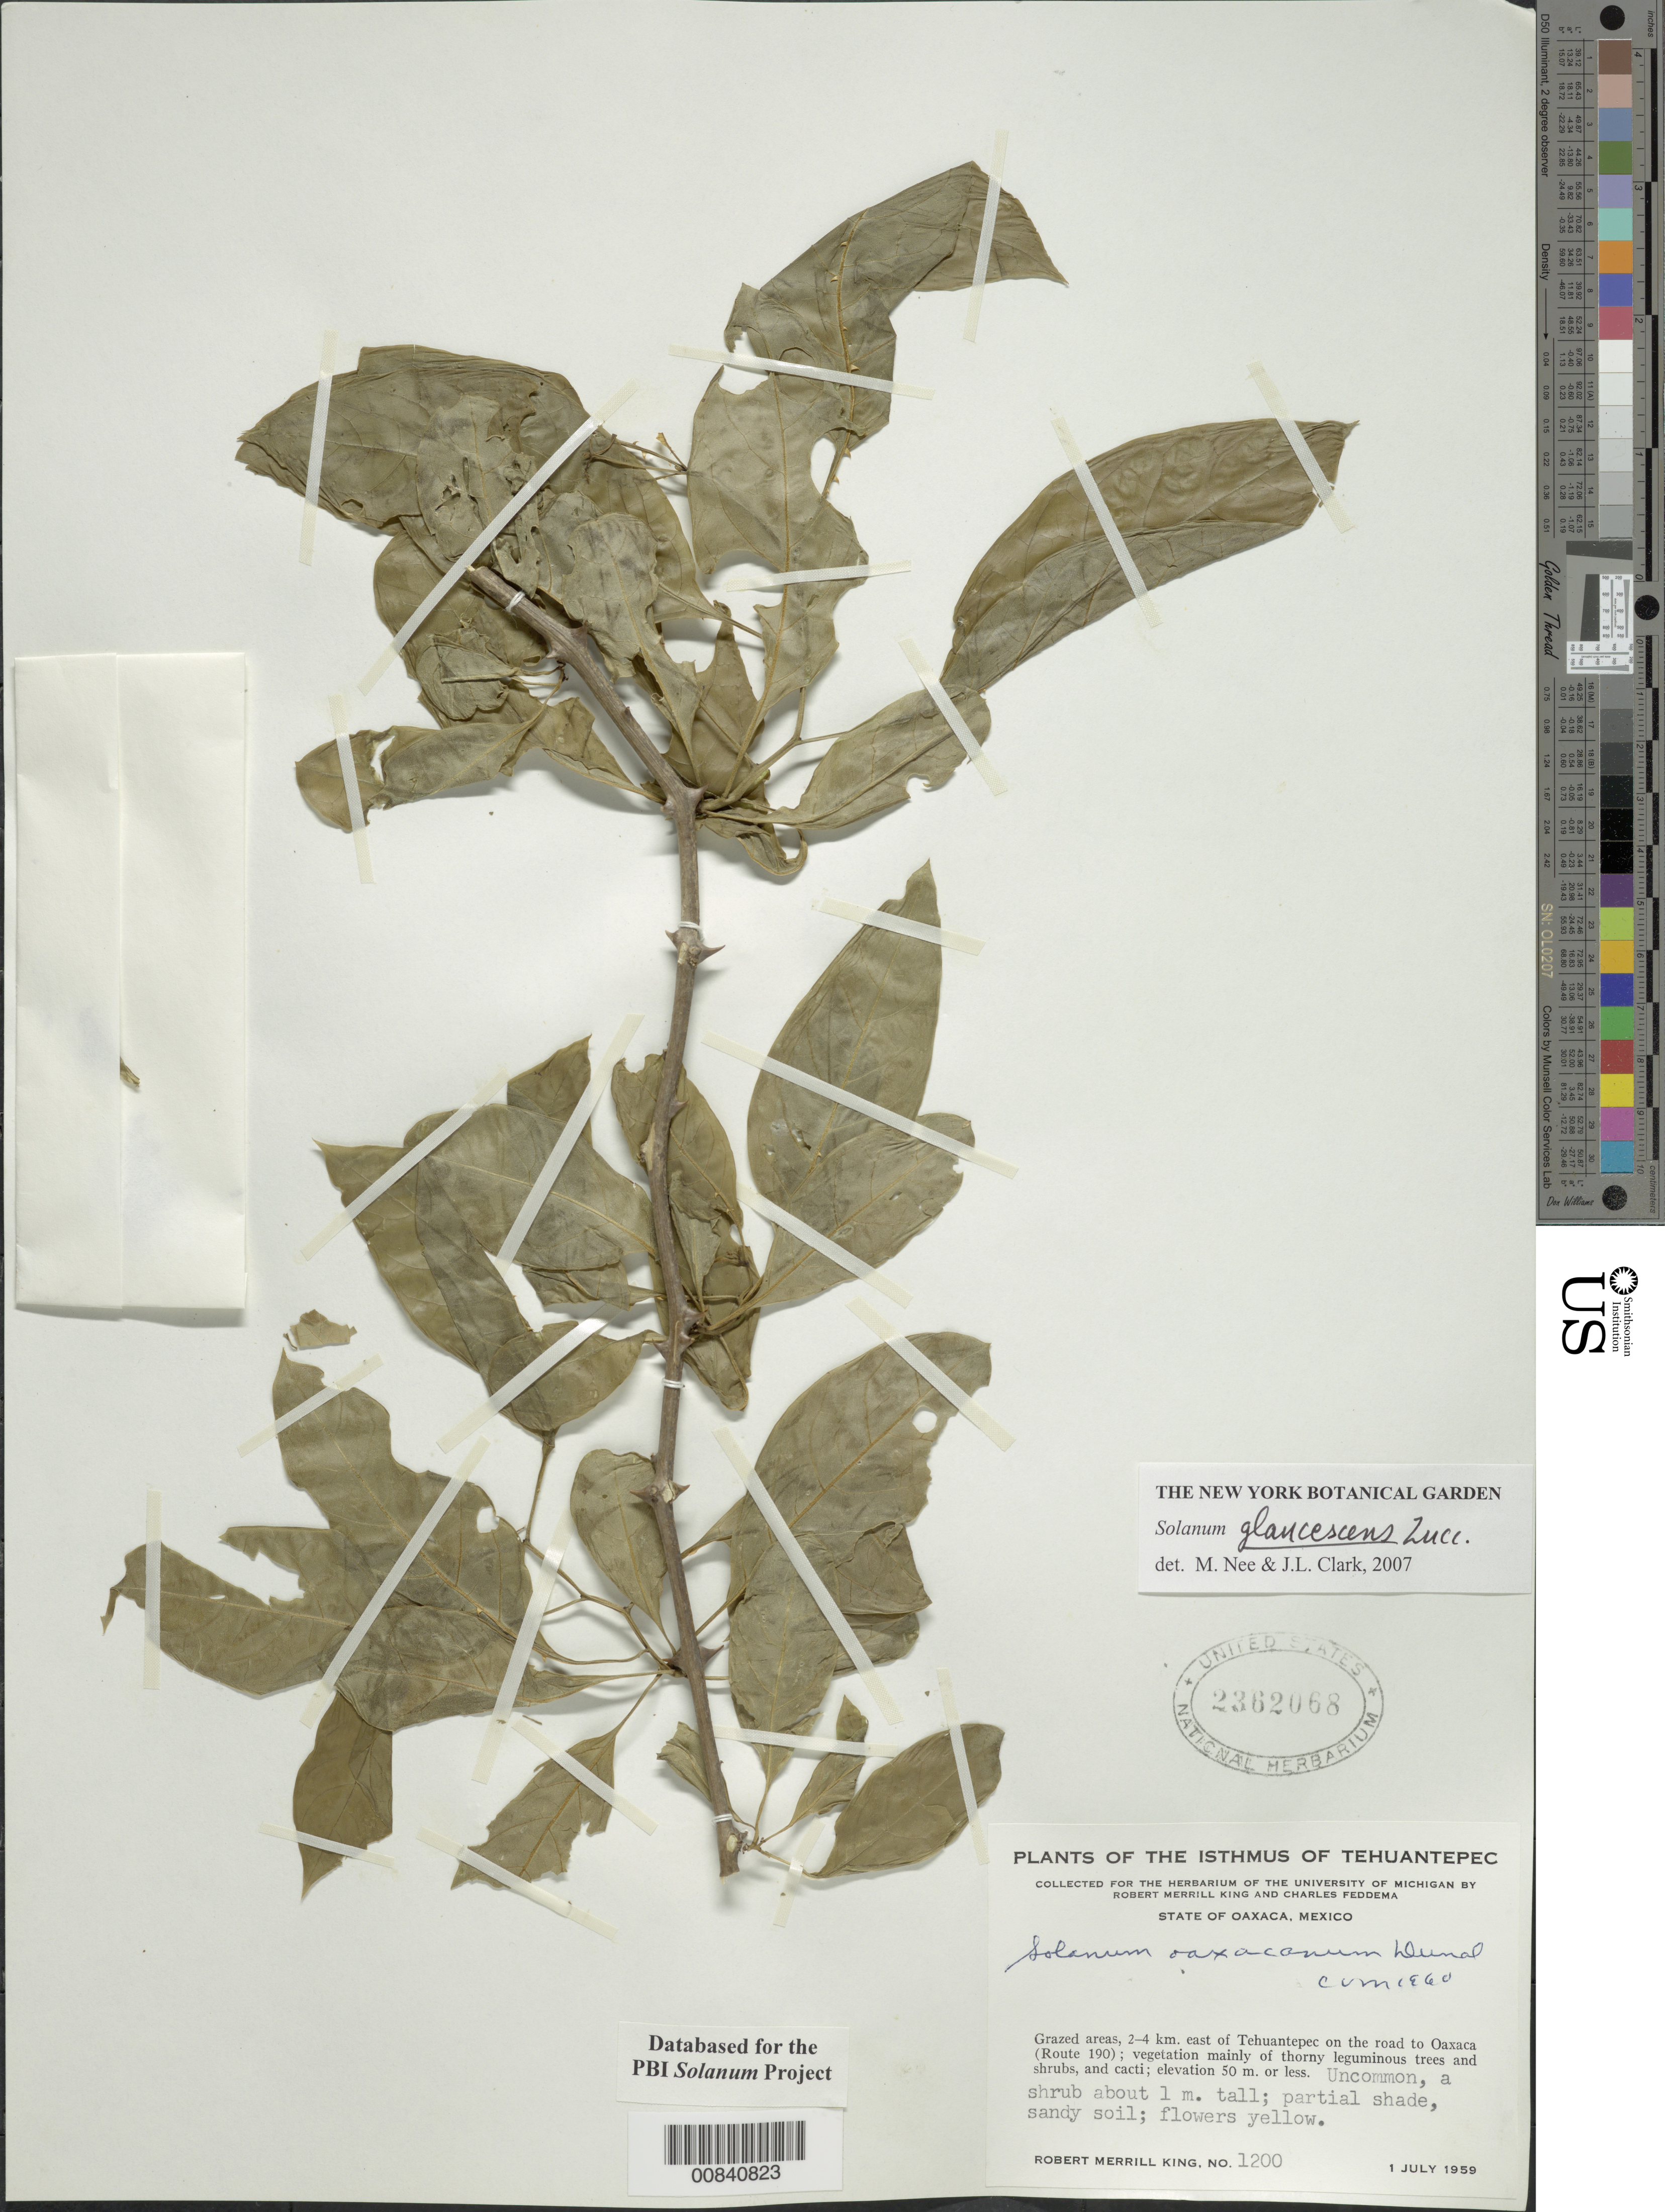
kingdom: Plantae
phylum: Tracheophyta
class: Magnoliopsida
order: Solanales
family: Solanaceae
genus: Solanum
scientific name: Solanum glaucescens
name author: Zucc.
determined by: Clark, J. L., (SEL), The Marie Selby Botanical Garden (UNITED STATES)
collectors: R. M. King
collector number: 1200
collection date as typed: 1 Jul 1959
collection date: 1959-07-01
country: Mexico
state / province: Oaxaca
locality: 2-4 kim east of Tehuantepec on the road to Oaxaca (Route 190).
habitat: Grazed areas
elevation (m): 50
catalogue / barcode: US 2362068